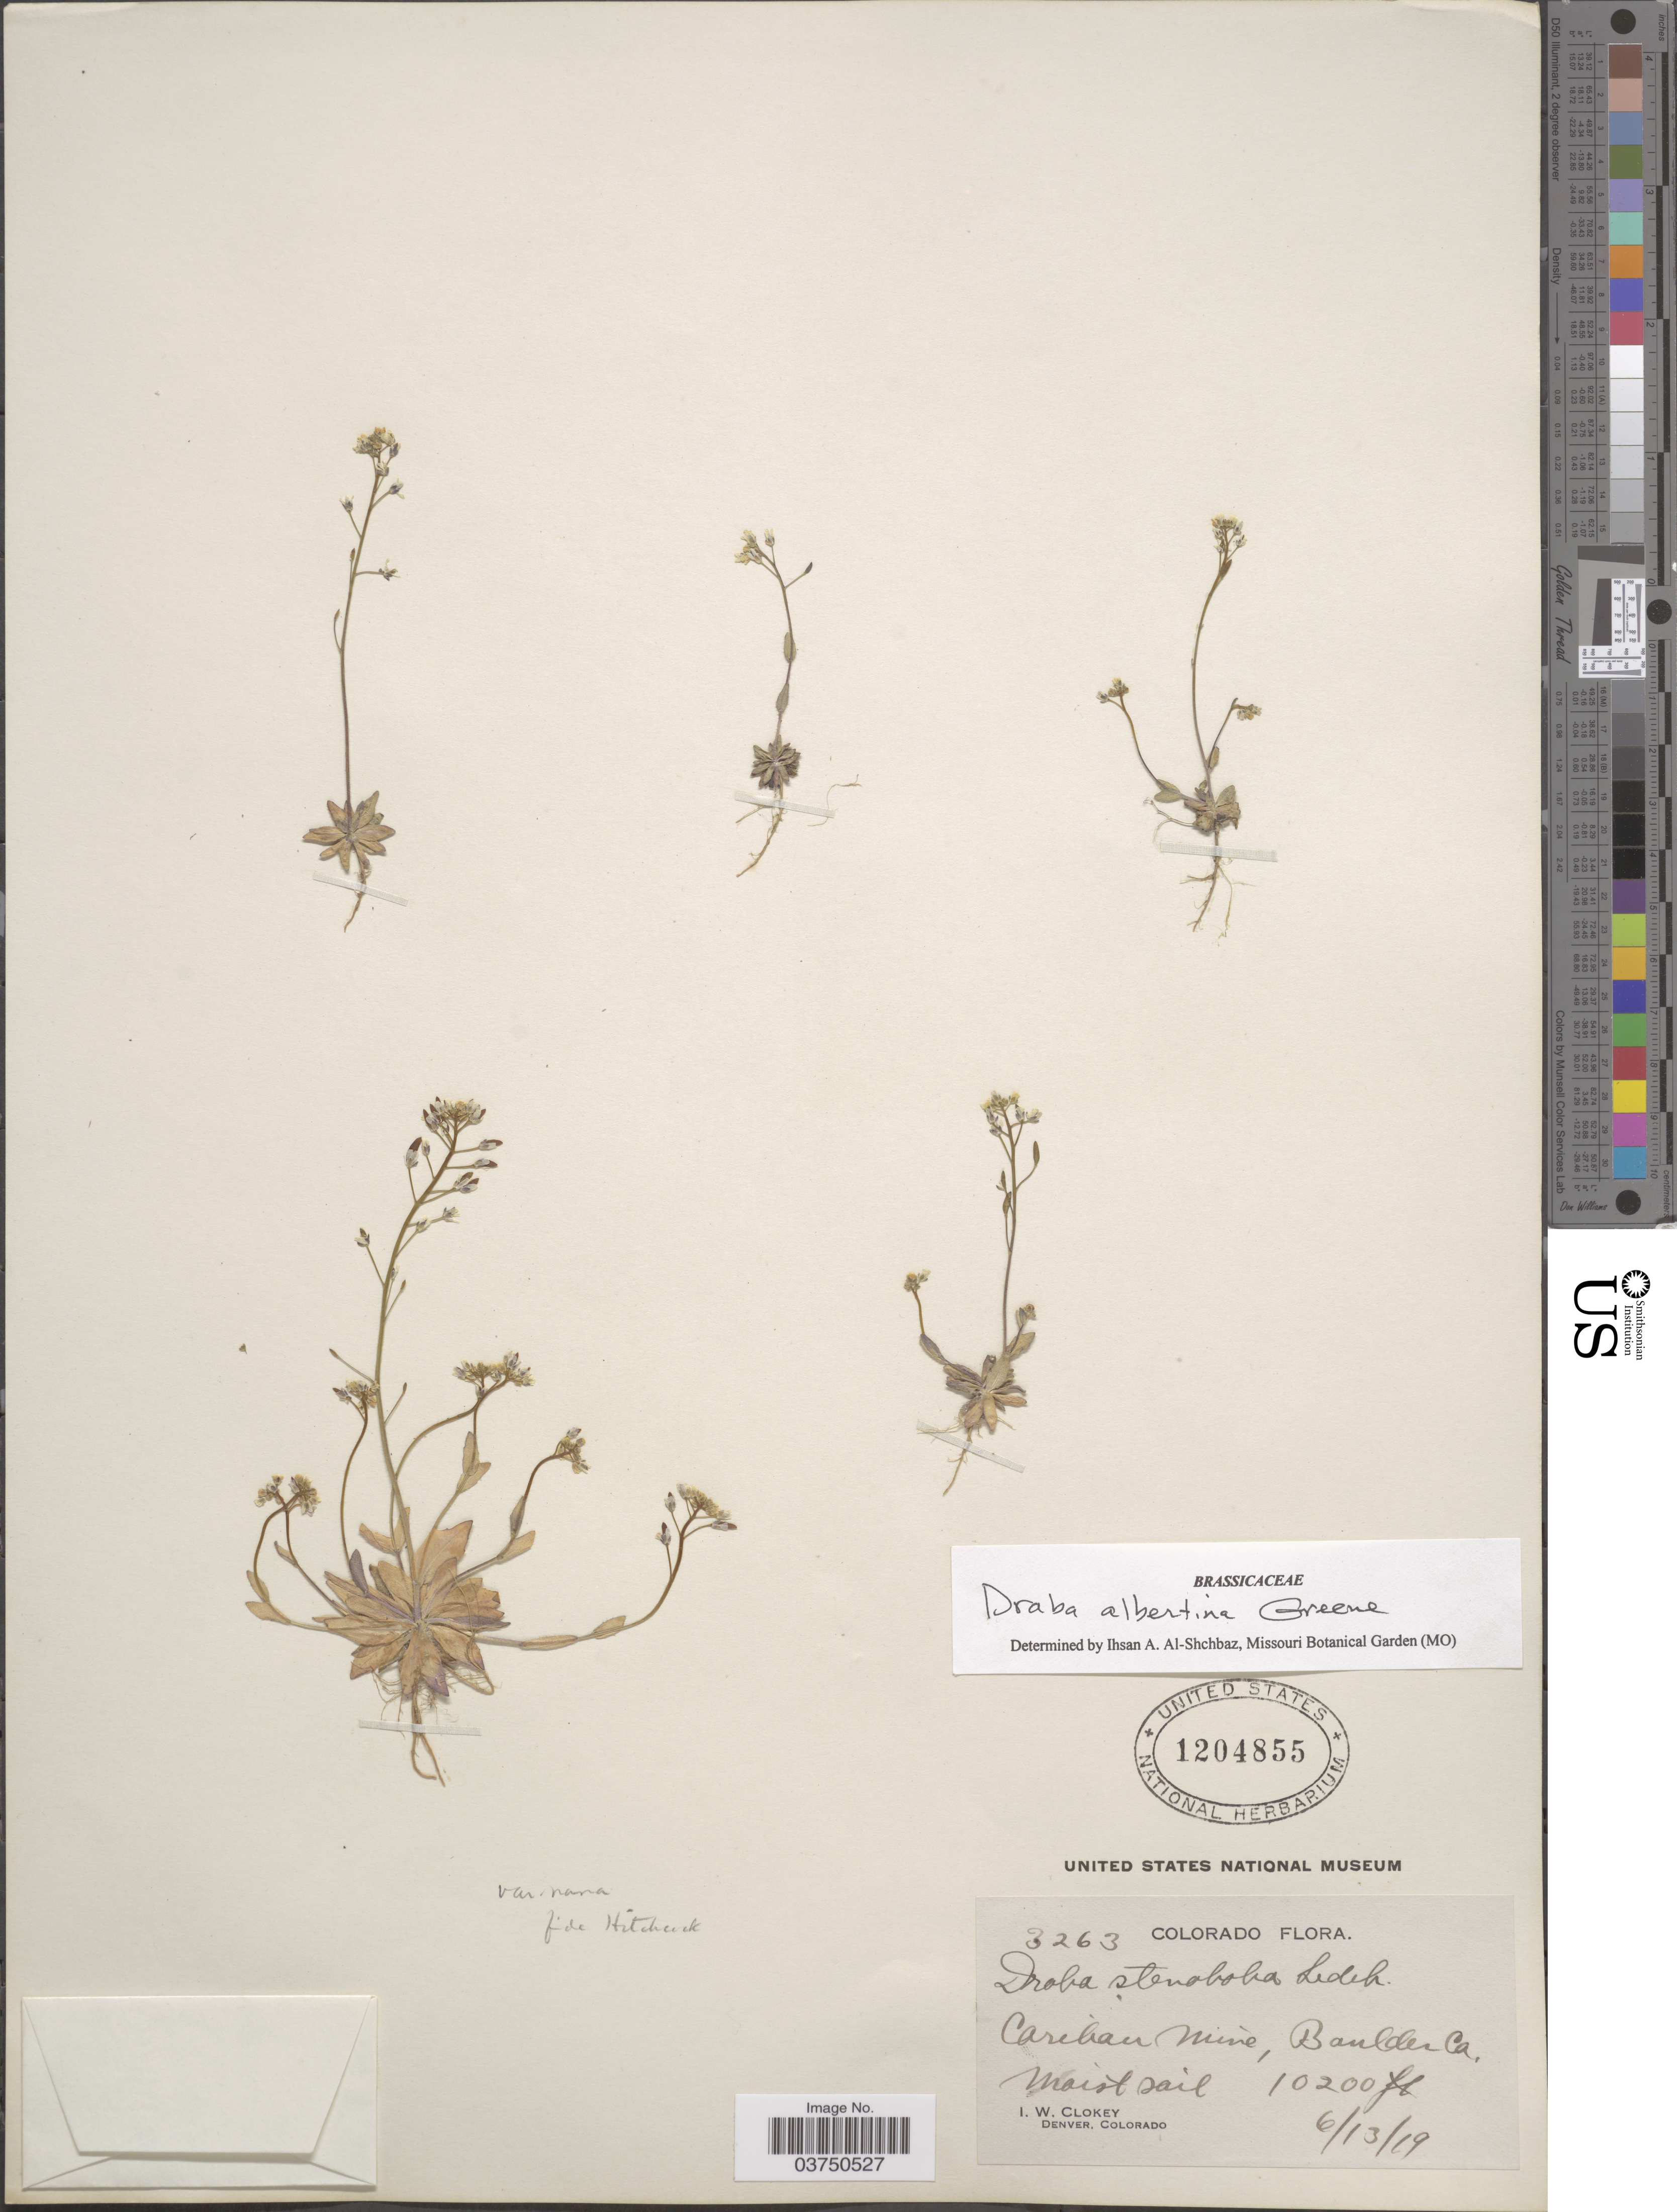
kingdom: Plantae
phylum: Tracheophyta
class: Magnoliopsida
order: Brassicales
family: Brassicaceae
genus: Draba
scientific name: Draba albertina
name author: Greene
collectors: I. W. Clokey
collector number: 3263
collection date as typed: Transcribed d/m/y: 13/6/19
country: United States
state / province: Colorado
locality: Caribou Mine, Boulder Co.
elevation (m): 3109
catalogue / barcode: US 1204855